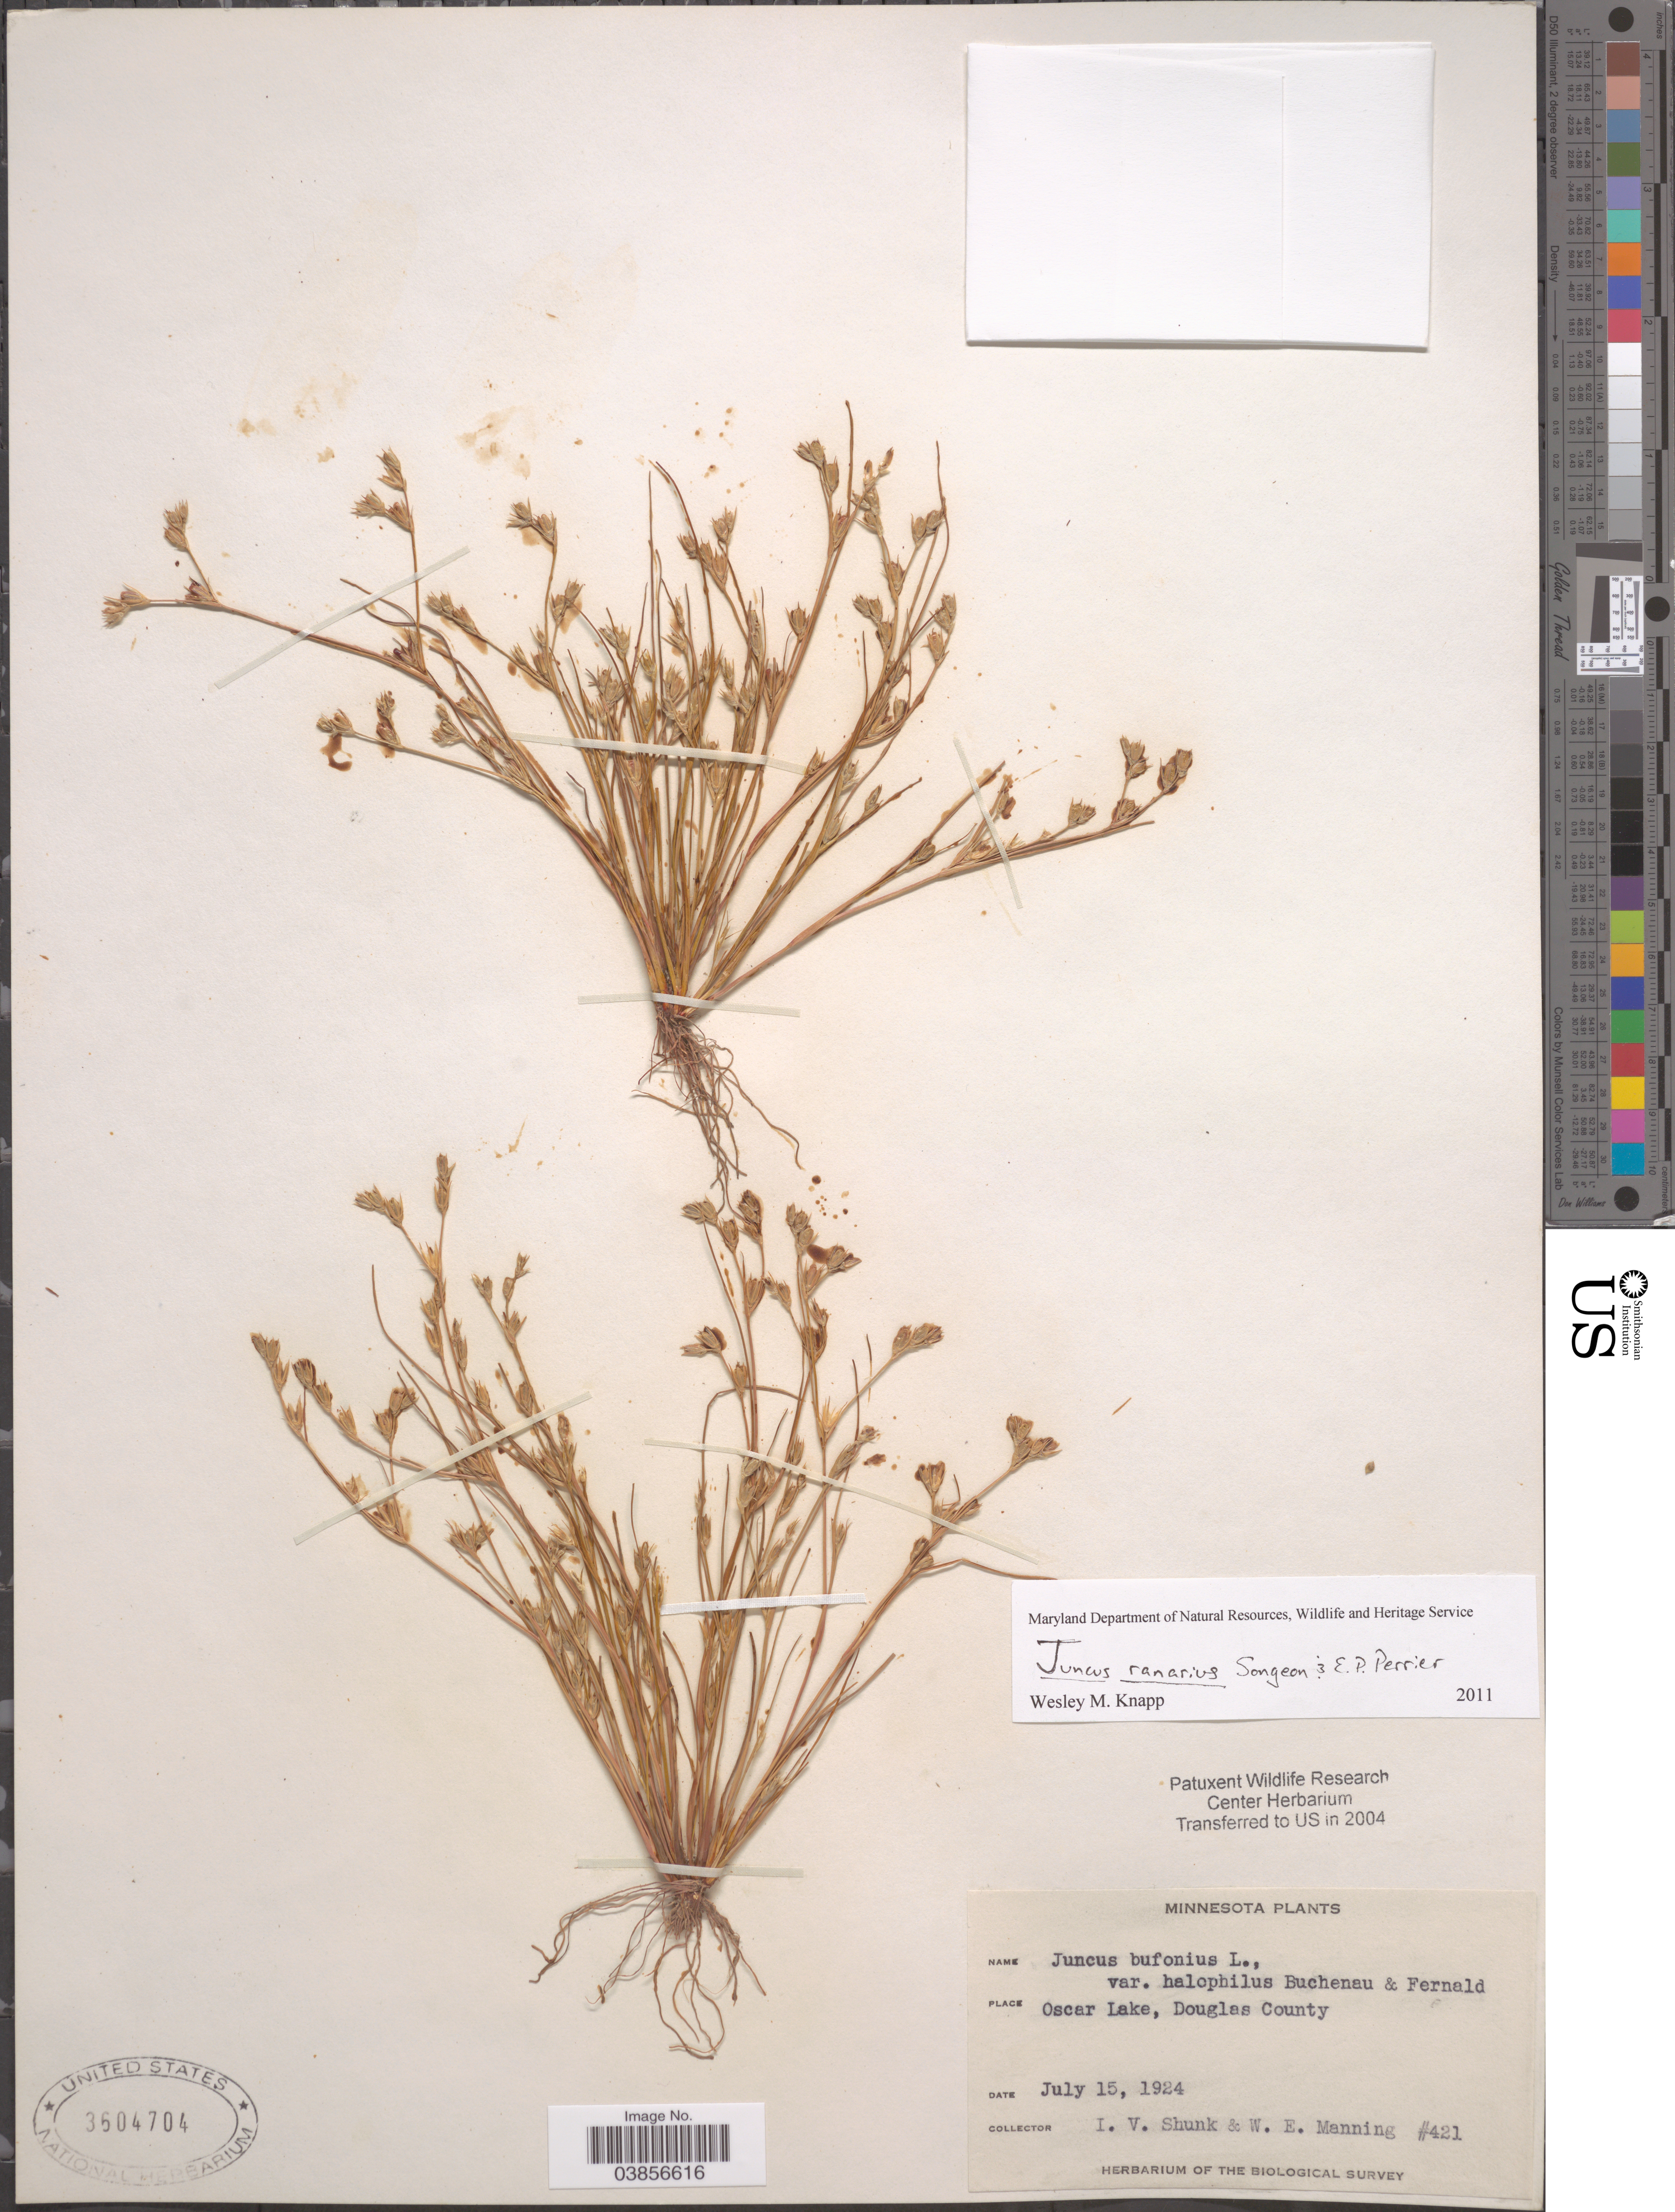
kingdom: Plantae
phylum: Tracheophyta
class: Liliopsida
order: Poales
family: Juncaceae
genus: Juncus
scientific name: Juncus ranarius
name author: Songeon & E.P. Perrier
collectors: I. Shunk & W. Manning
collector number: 421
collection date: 1924-07-15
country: United States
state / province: Minnesota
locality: Oscar Lake, Douglas County.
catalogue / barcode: US 3604704